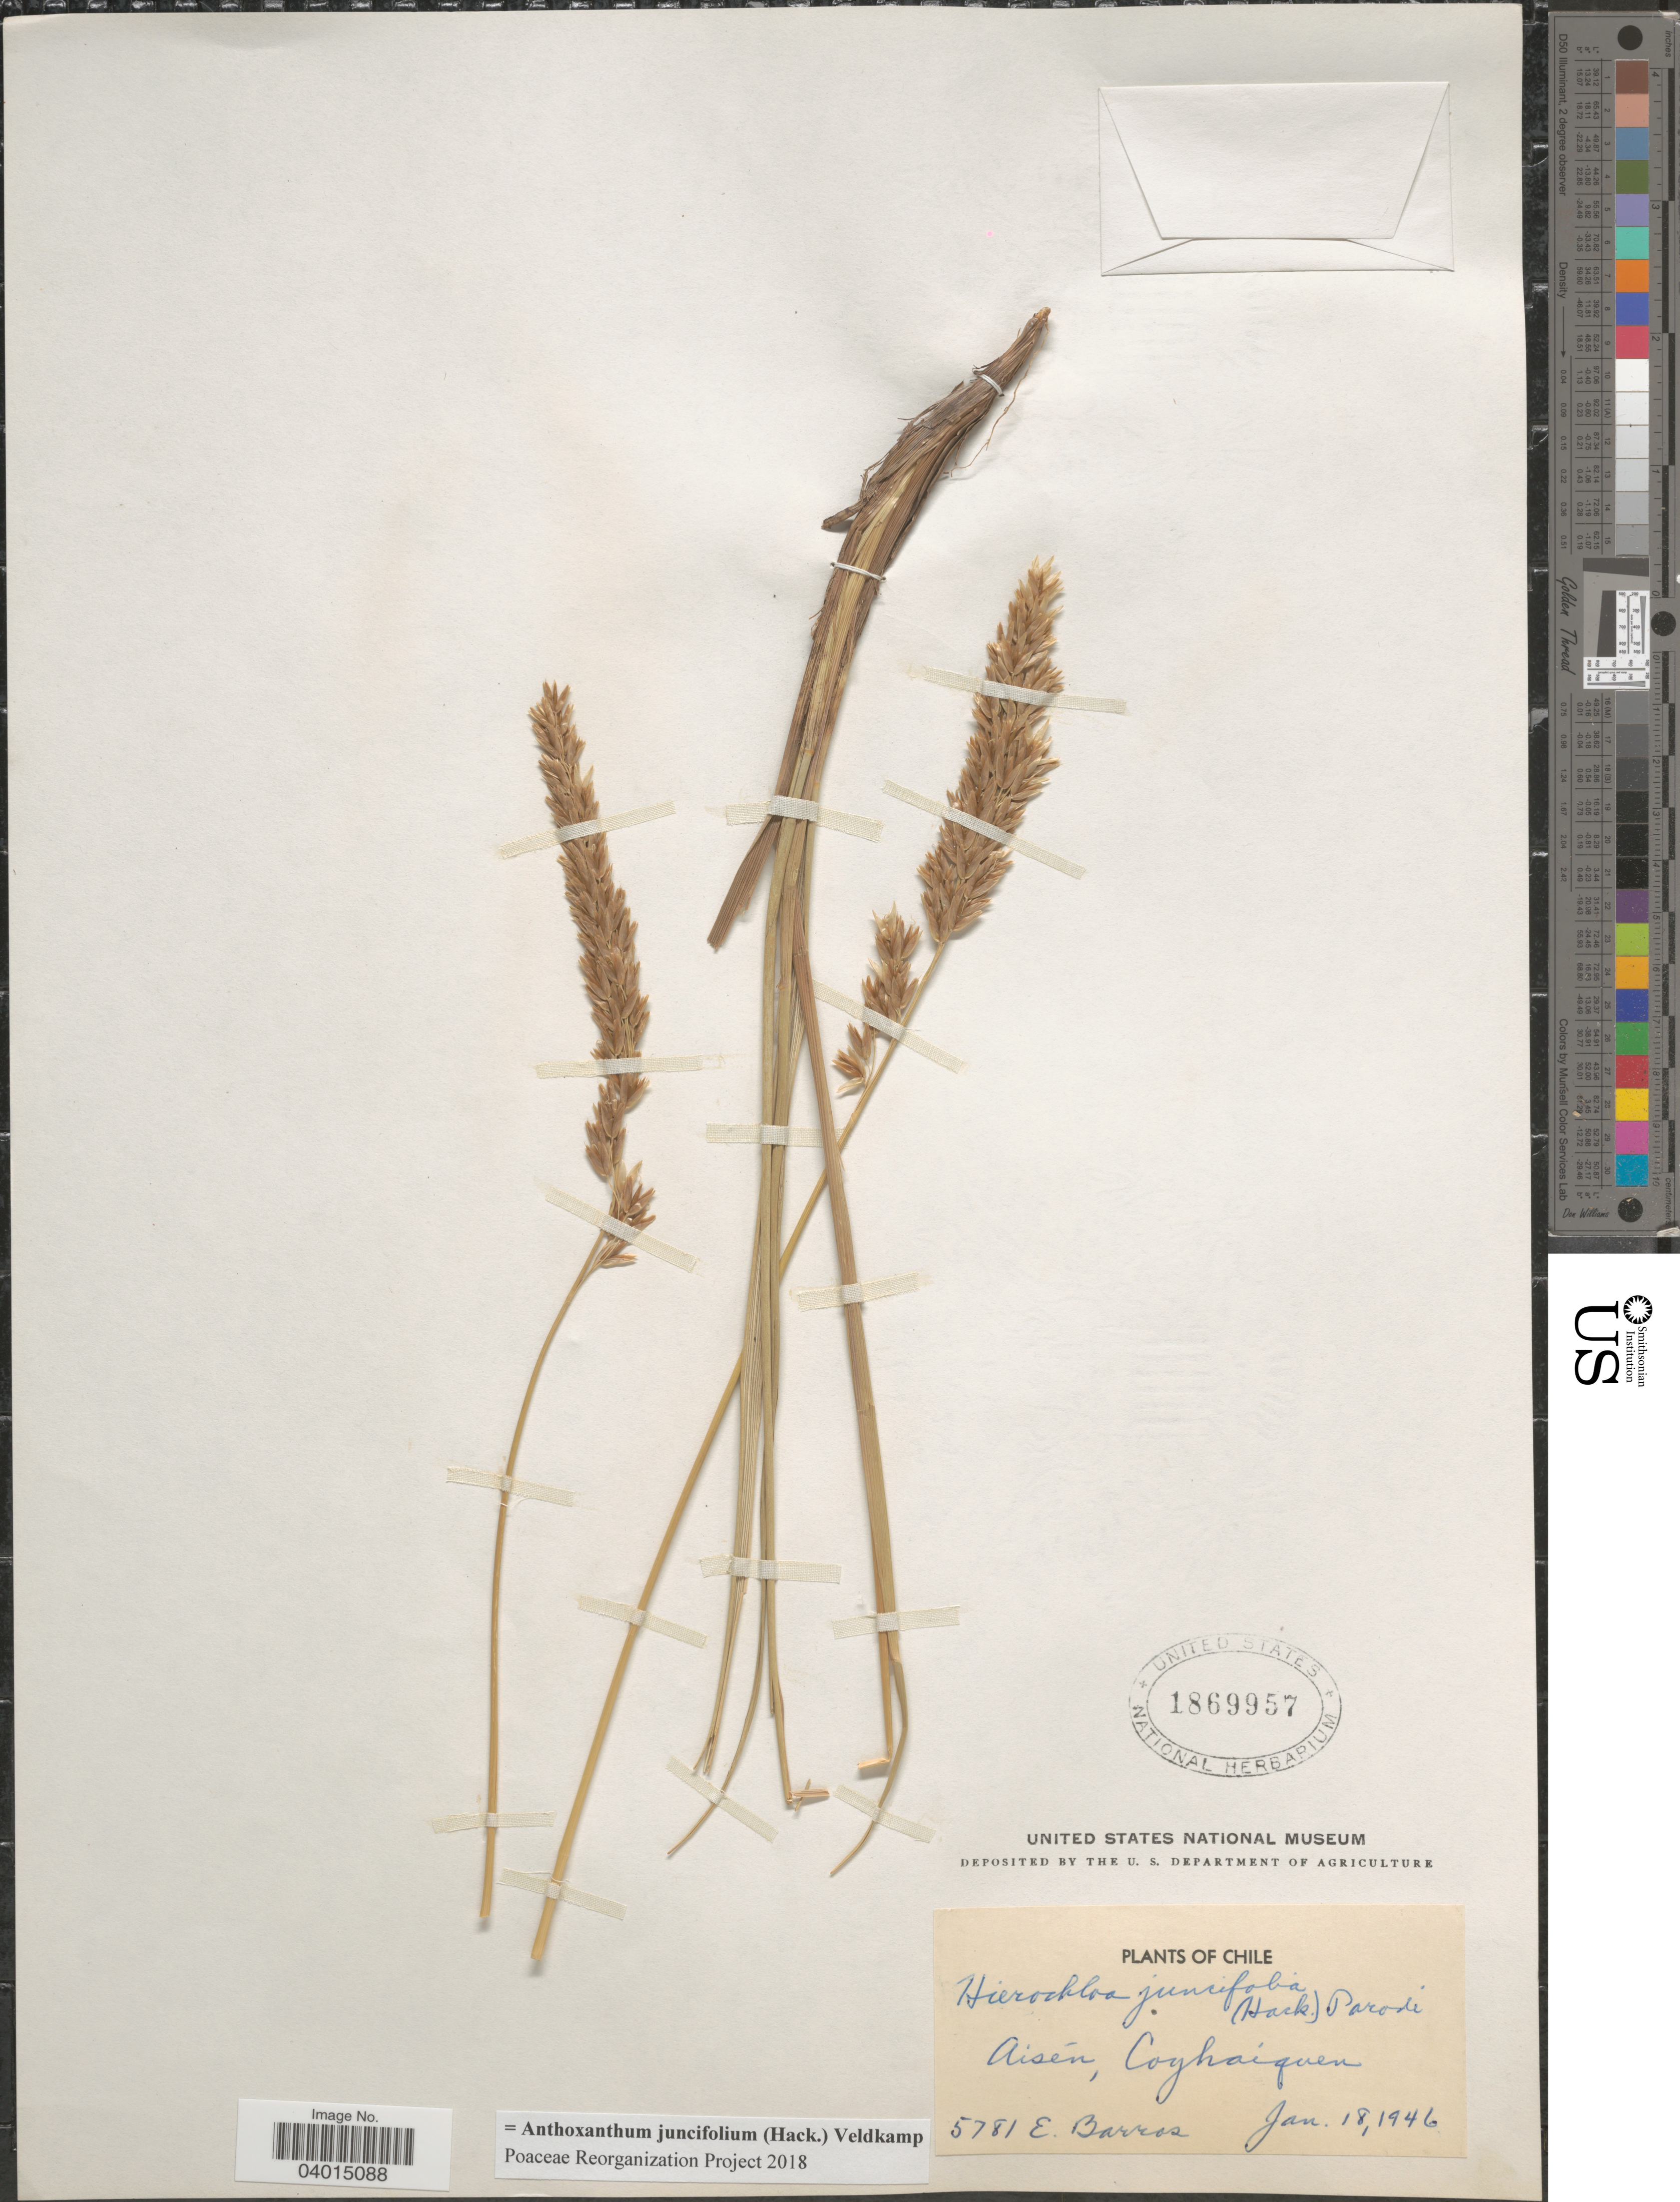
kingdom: Plantae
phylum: Tracheophyta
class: Liliopsida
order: Poales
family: Poaceae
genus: Anthoxanthum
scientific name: Anthoxanthum juncifolium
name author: (Hack.) Veldkamp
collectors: E. Barros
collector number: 5781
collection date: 1946-01-18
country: Chile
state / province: Aisén (XI)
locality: Coyhaiquen.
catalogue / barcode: US 1869957